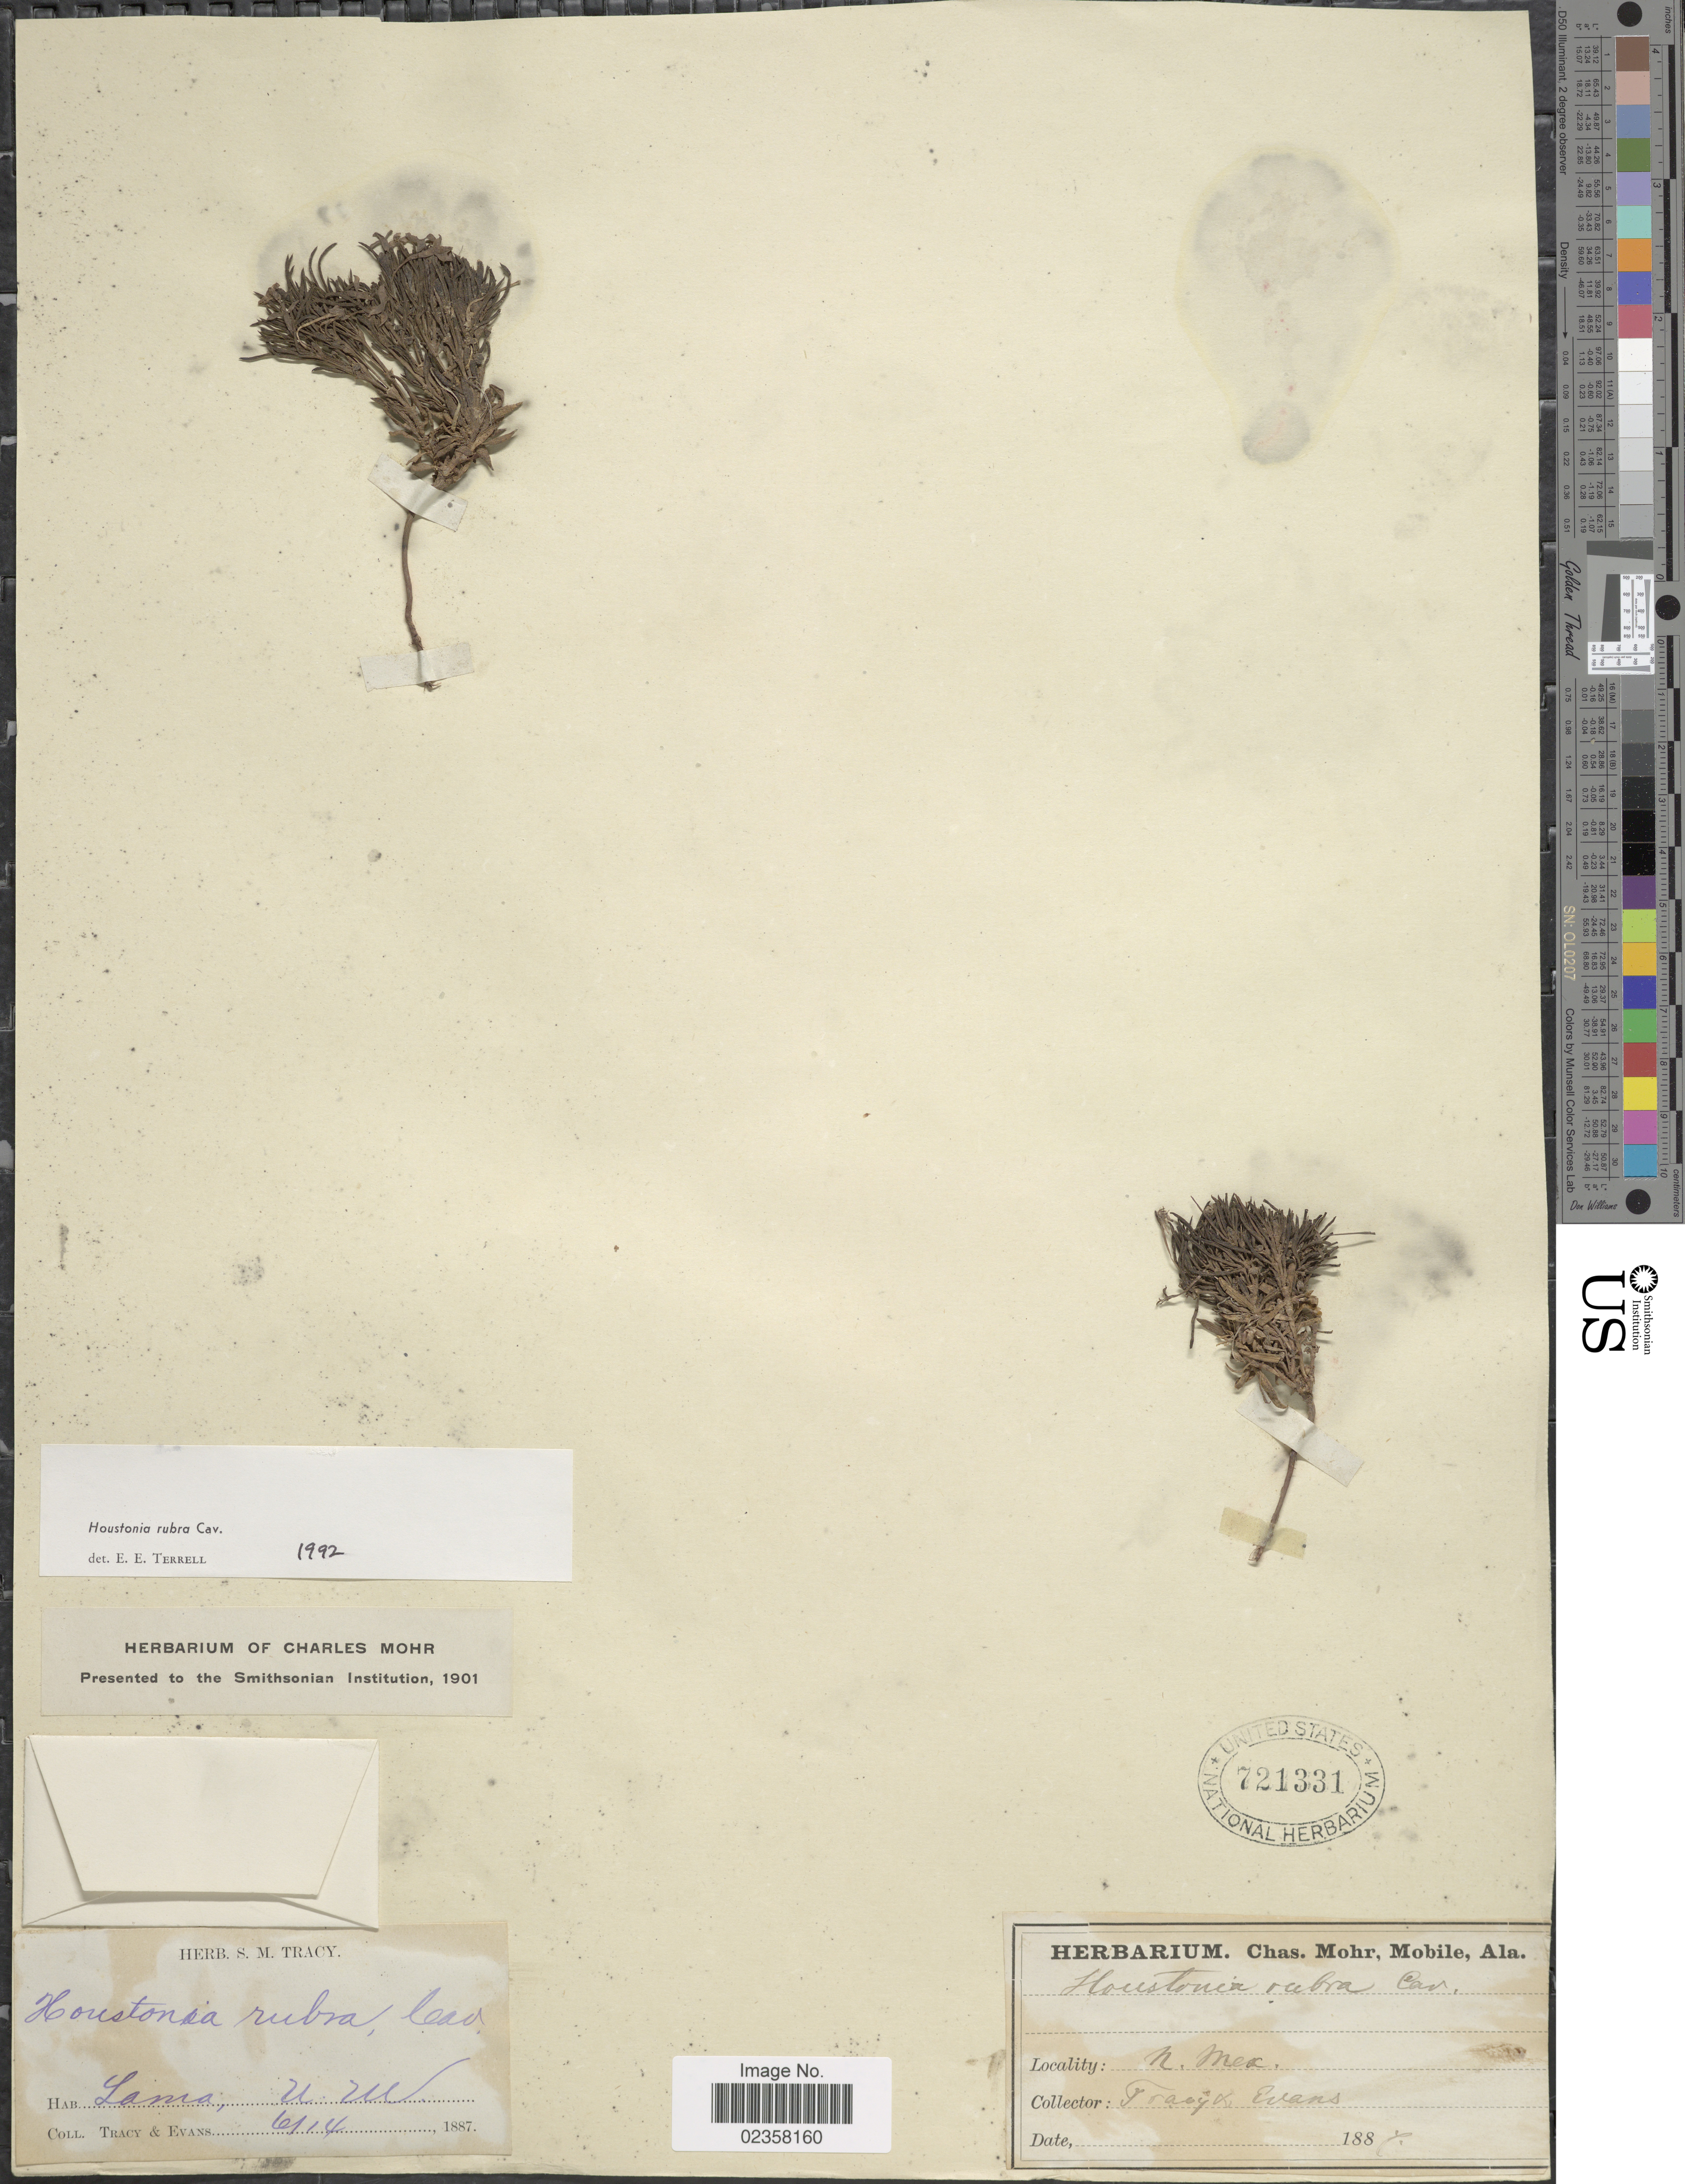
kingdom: Plantae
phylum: Tracheophyta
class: Magnoliopsida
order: Gentianales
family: Rubiaceae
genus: Houstonia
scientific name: Houstonia rubra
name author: Cav.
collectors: -. Tracy & Evans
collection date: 1887-06-14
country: United States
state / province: New Mexico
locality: Lama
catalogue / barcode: US 721331